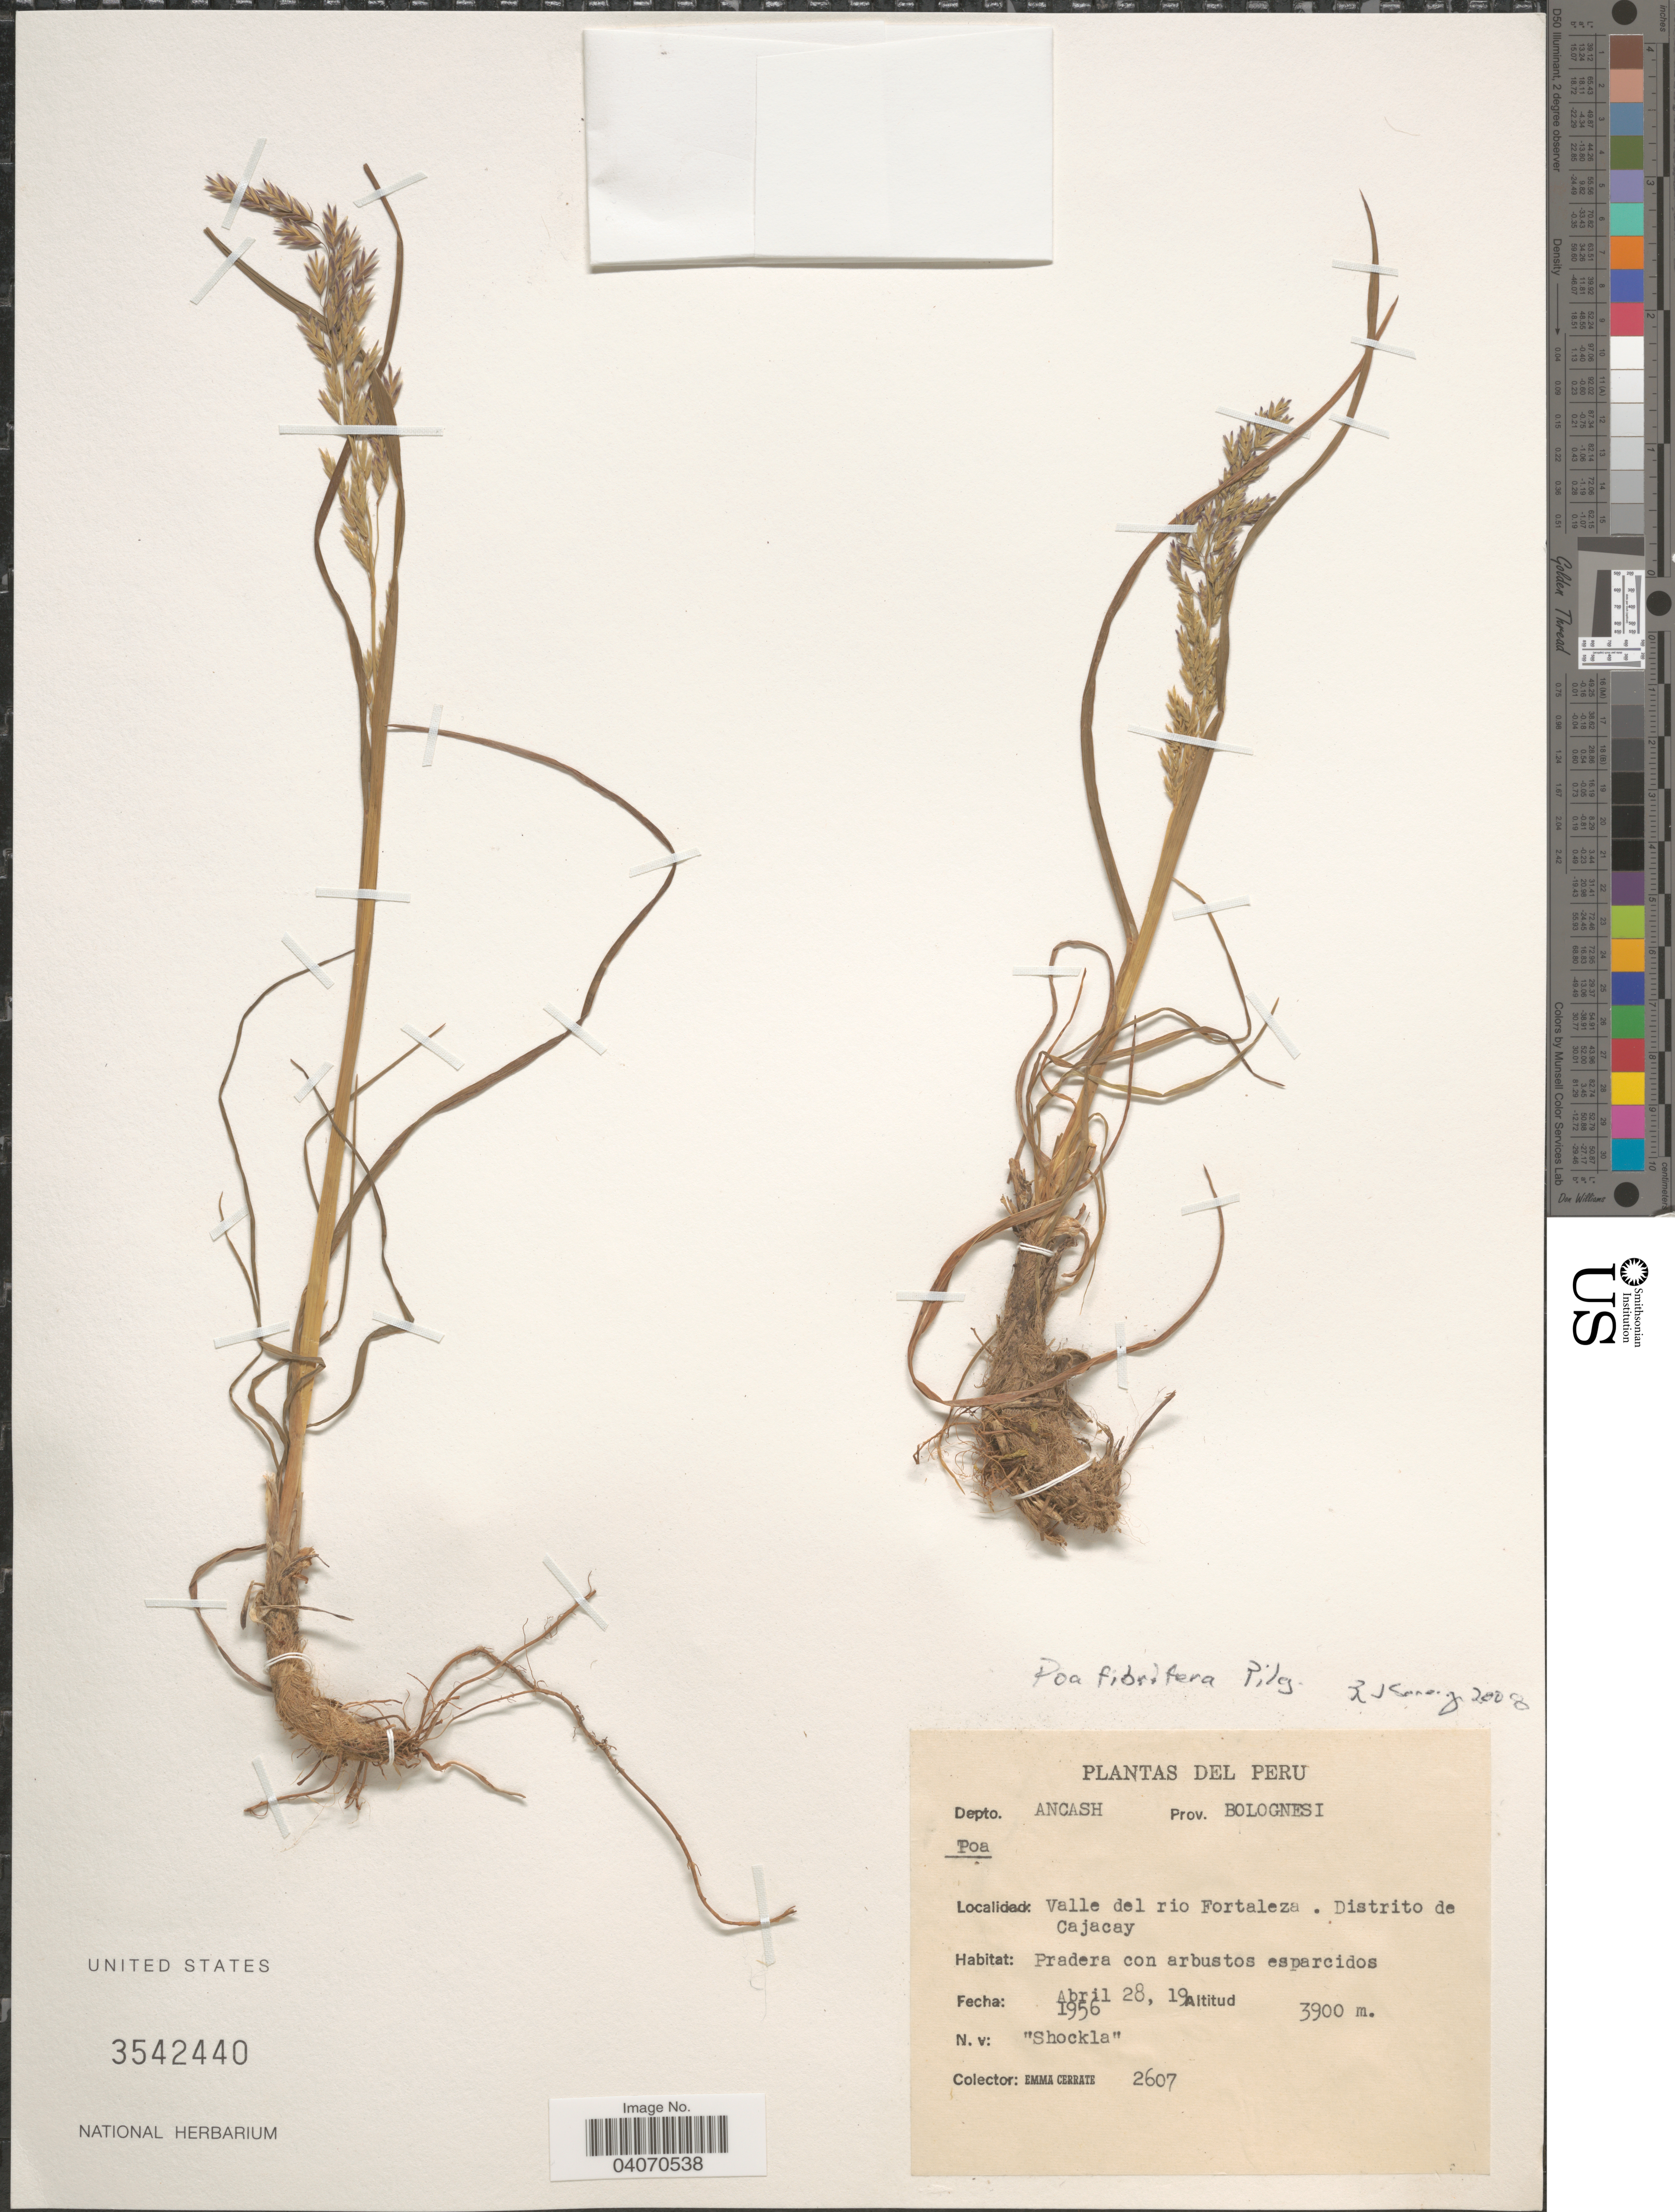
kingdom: Plantae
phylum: Tracheophyta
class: Liliopsida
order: Poales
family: Poaceae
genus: Poa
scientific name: Poa fibrifera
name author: Pilg.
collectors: E. Cerrate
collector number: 2607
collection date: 1956-04-28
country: Peru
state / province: Ancash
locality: Depto. Ancash. Prov. Bolognesi. Valle del rio Fortaleza. Distrito de Cajacay.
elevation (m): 3900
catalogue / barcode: US 3542440